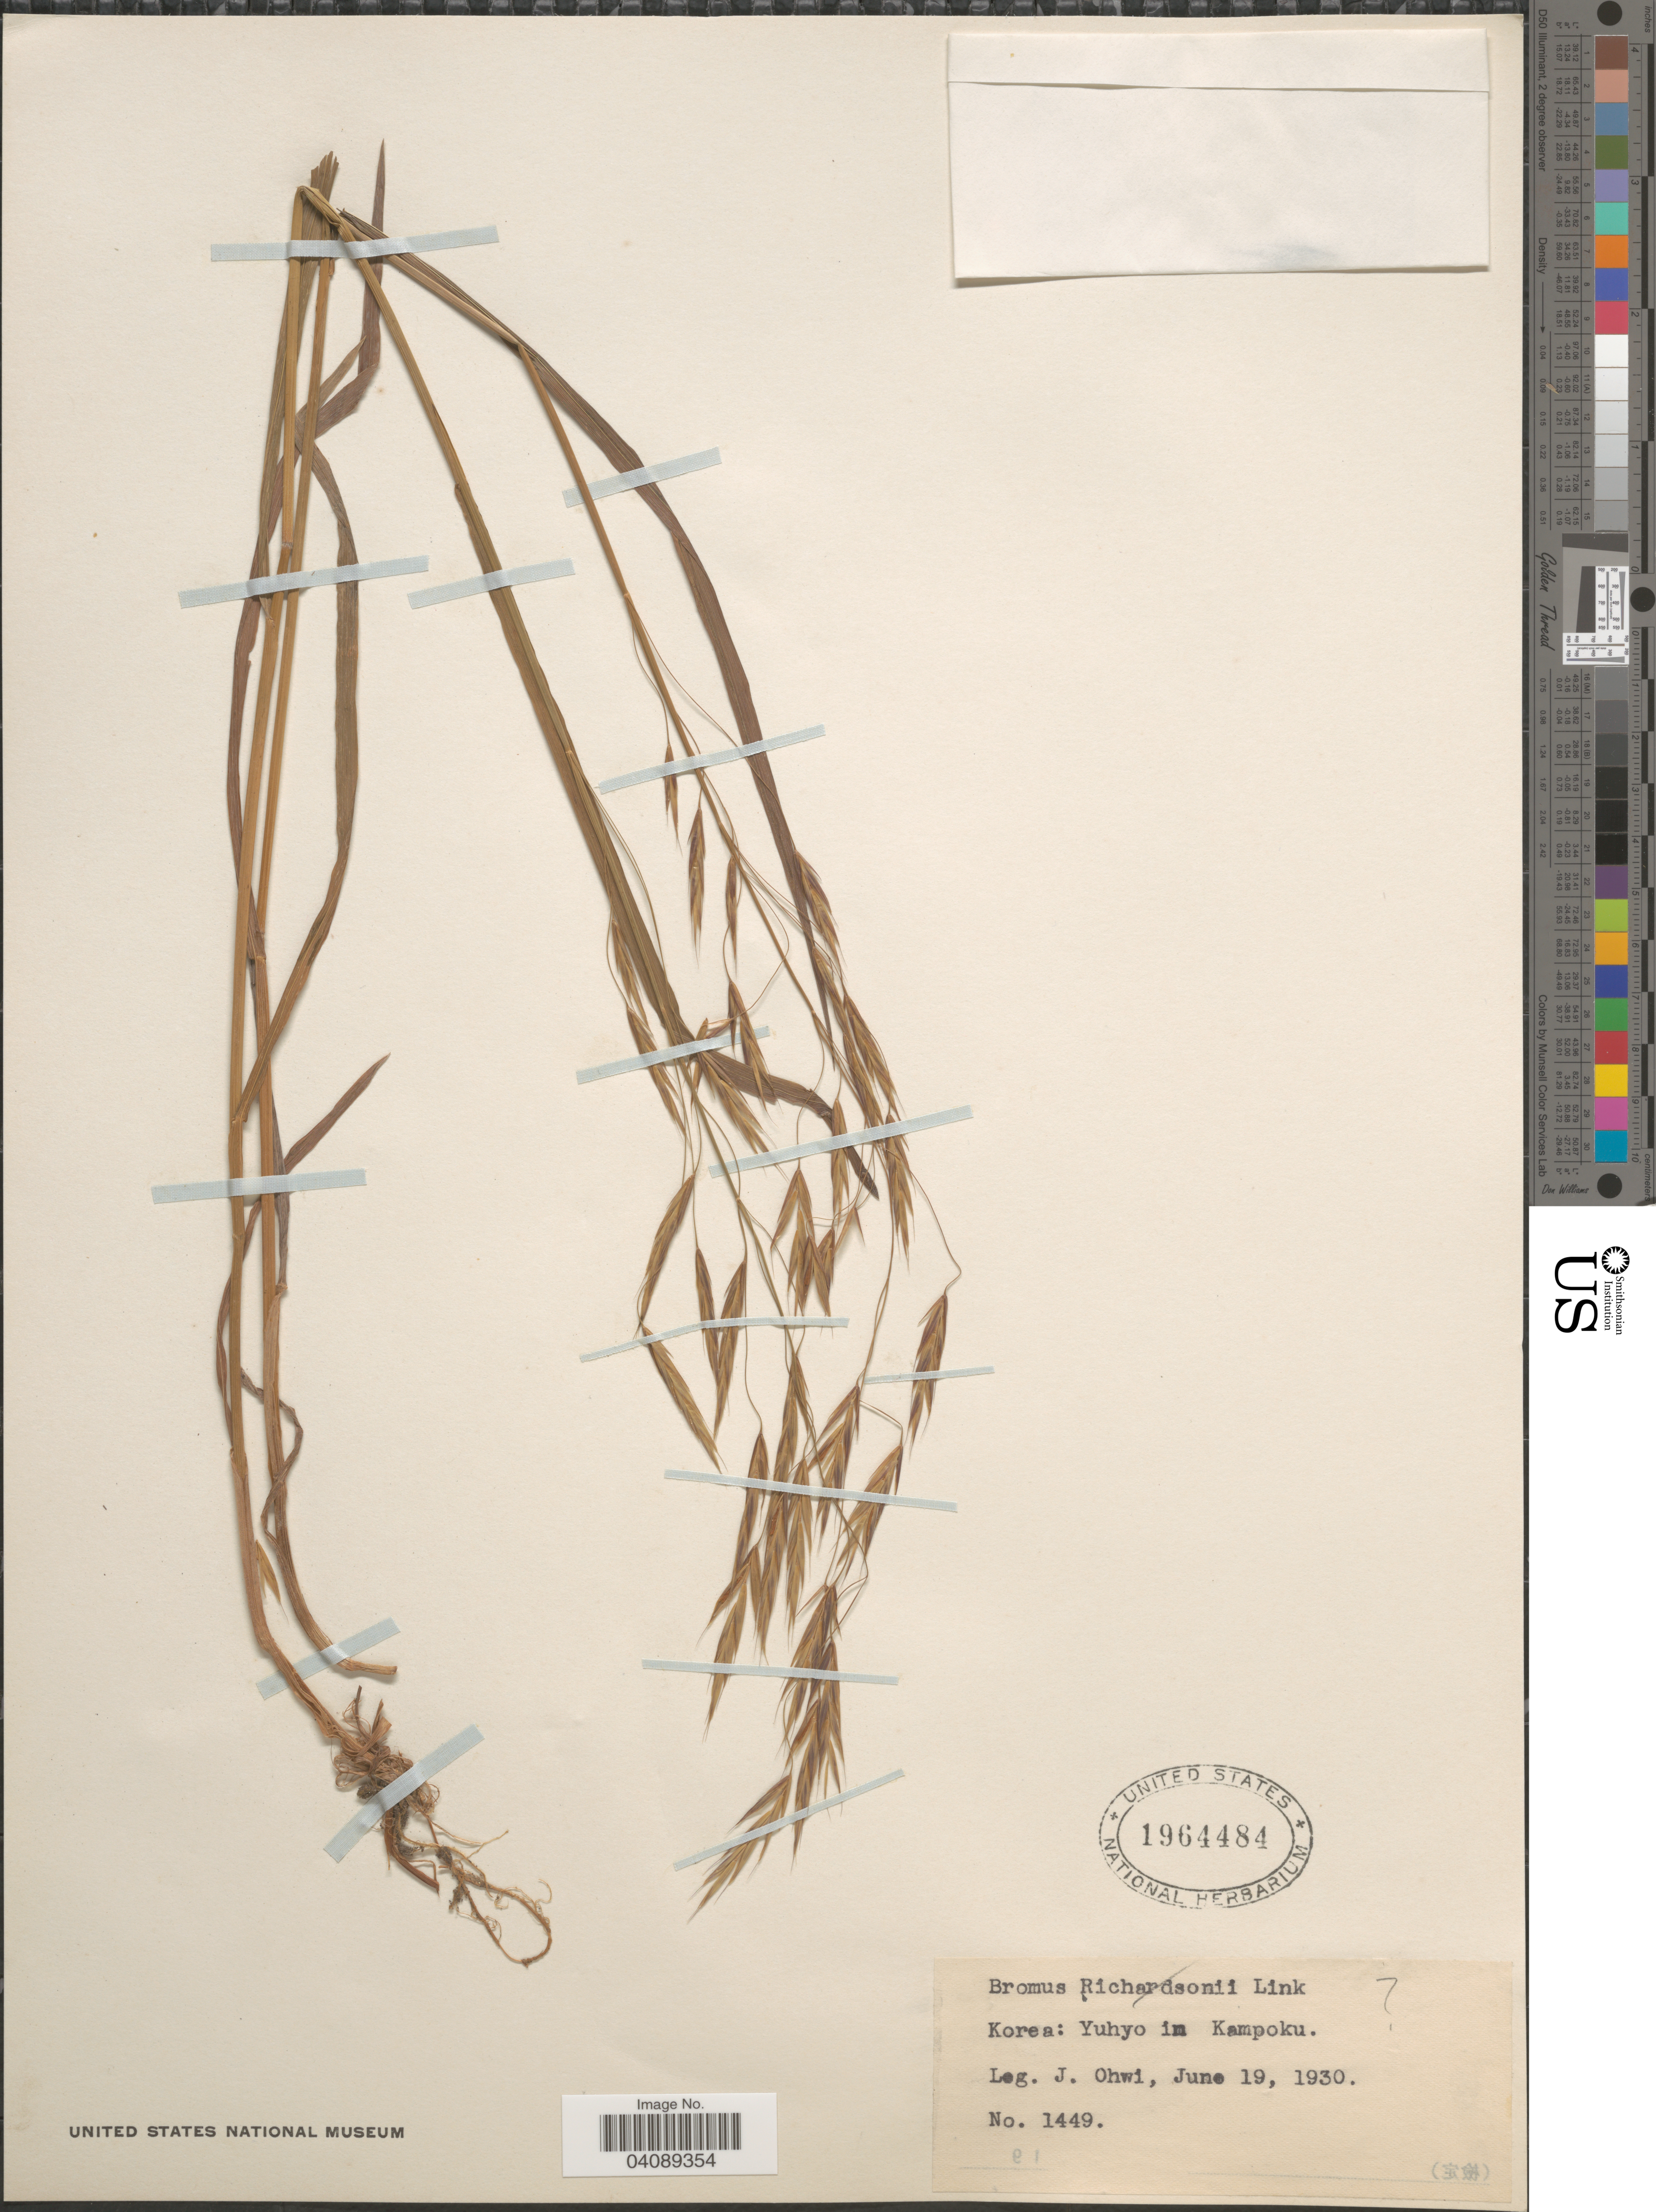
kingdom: Plantae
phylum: Tracheophyta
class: Liliopsida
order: Poales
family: Poaceae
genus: Bromus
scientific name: Bromus sp.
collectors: J. Ohwi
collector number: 1449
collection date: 1930-06-19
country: North Korea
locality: Yuhyo in Kampoku.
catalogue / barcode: US 1964484